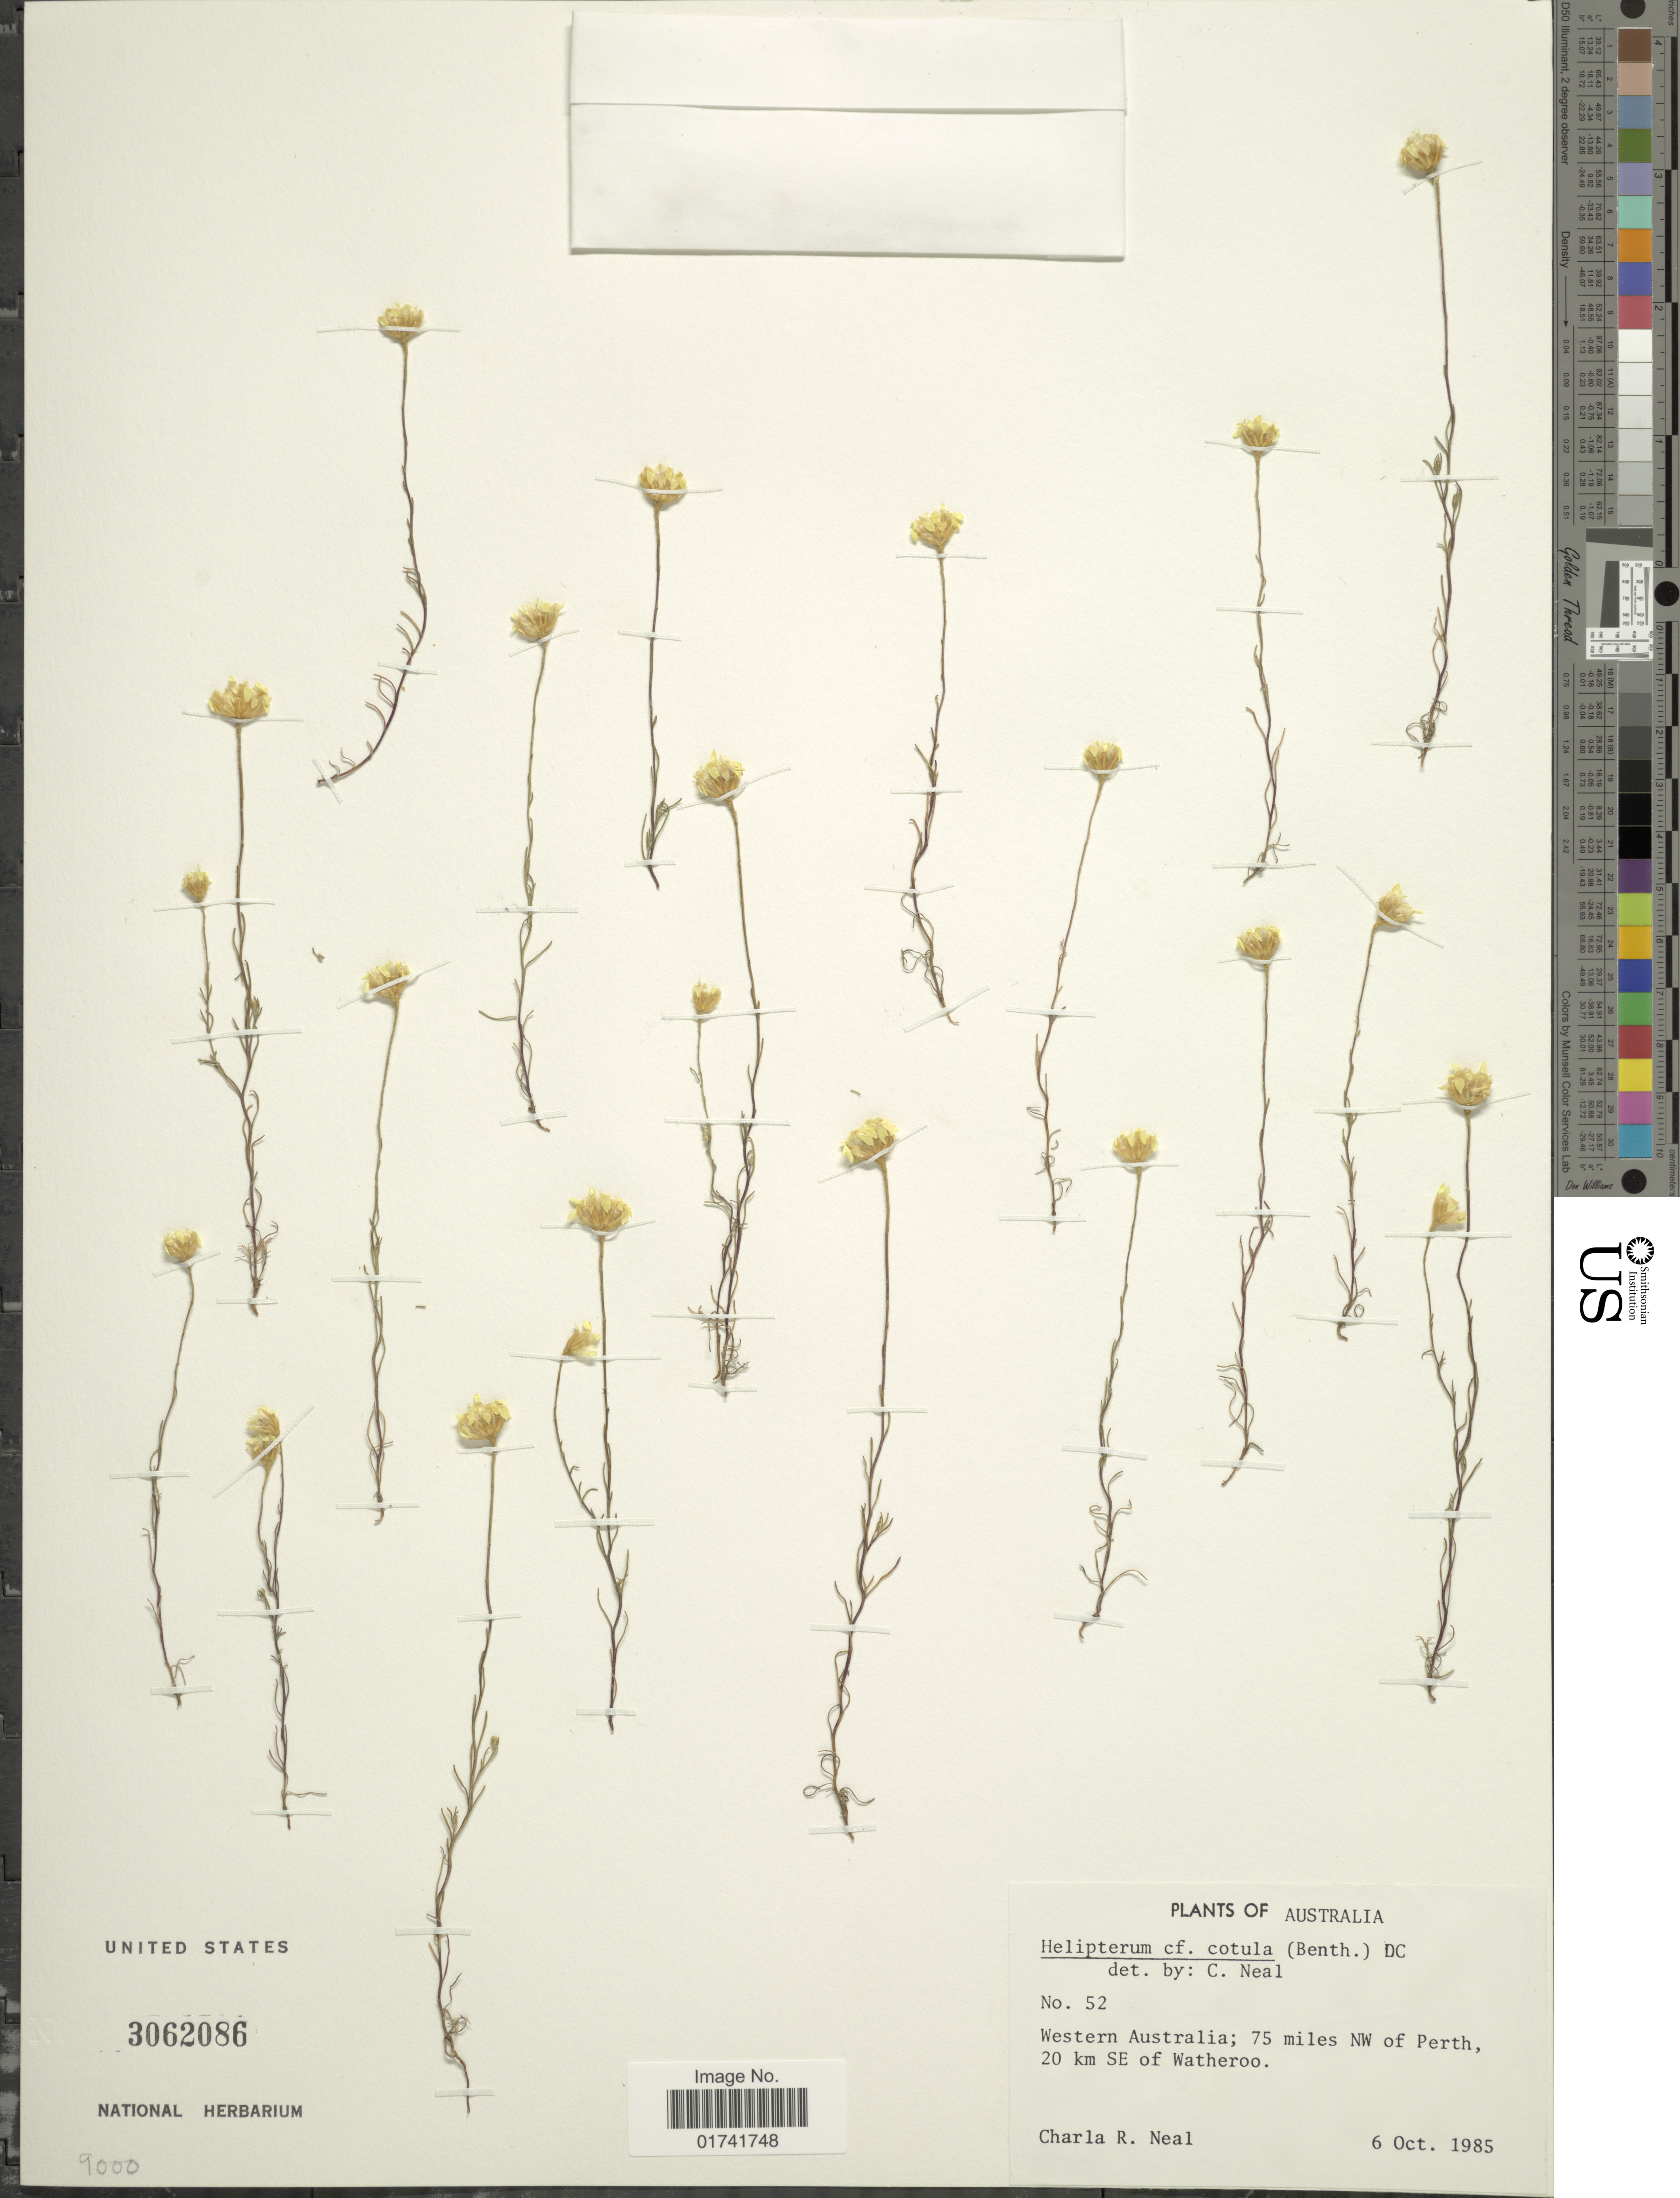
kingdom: Plantae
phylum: Tracheophyta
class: Magnoliopsida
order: Asterales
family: Asteraceae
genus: Hyalosperma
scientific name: Hyalosperma cotula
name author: (Benth.) Paul G. Wilson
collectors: C. Neal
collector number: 52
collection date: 1985-10-06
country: Australia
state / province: Western Australia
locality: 75 miles NW of Perth, 20 km SE of Watheroo.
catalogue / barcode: US 3062086